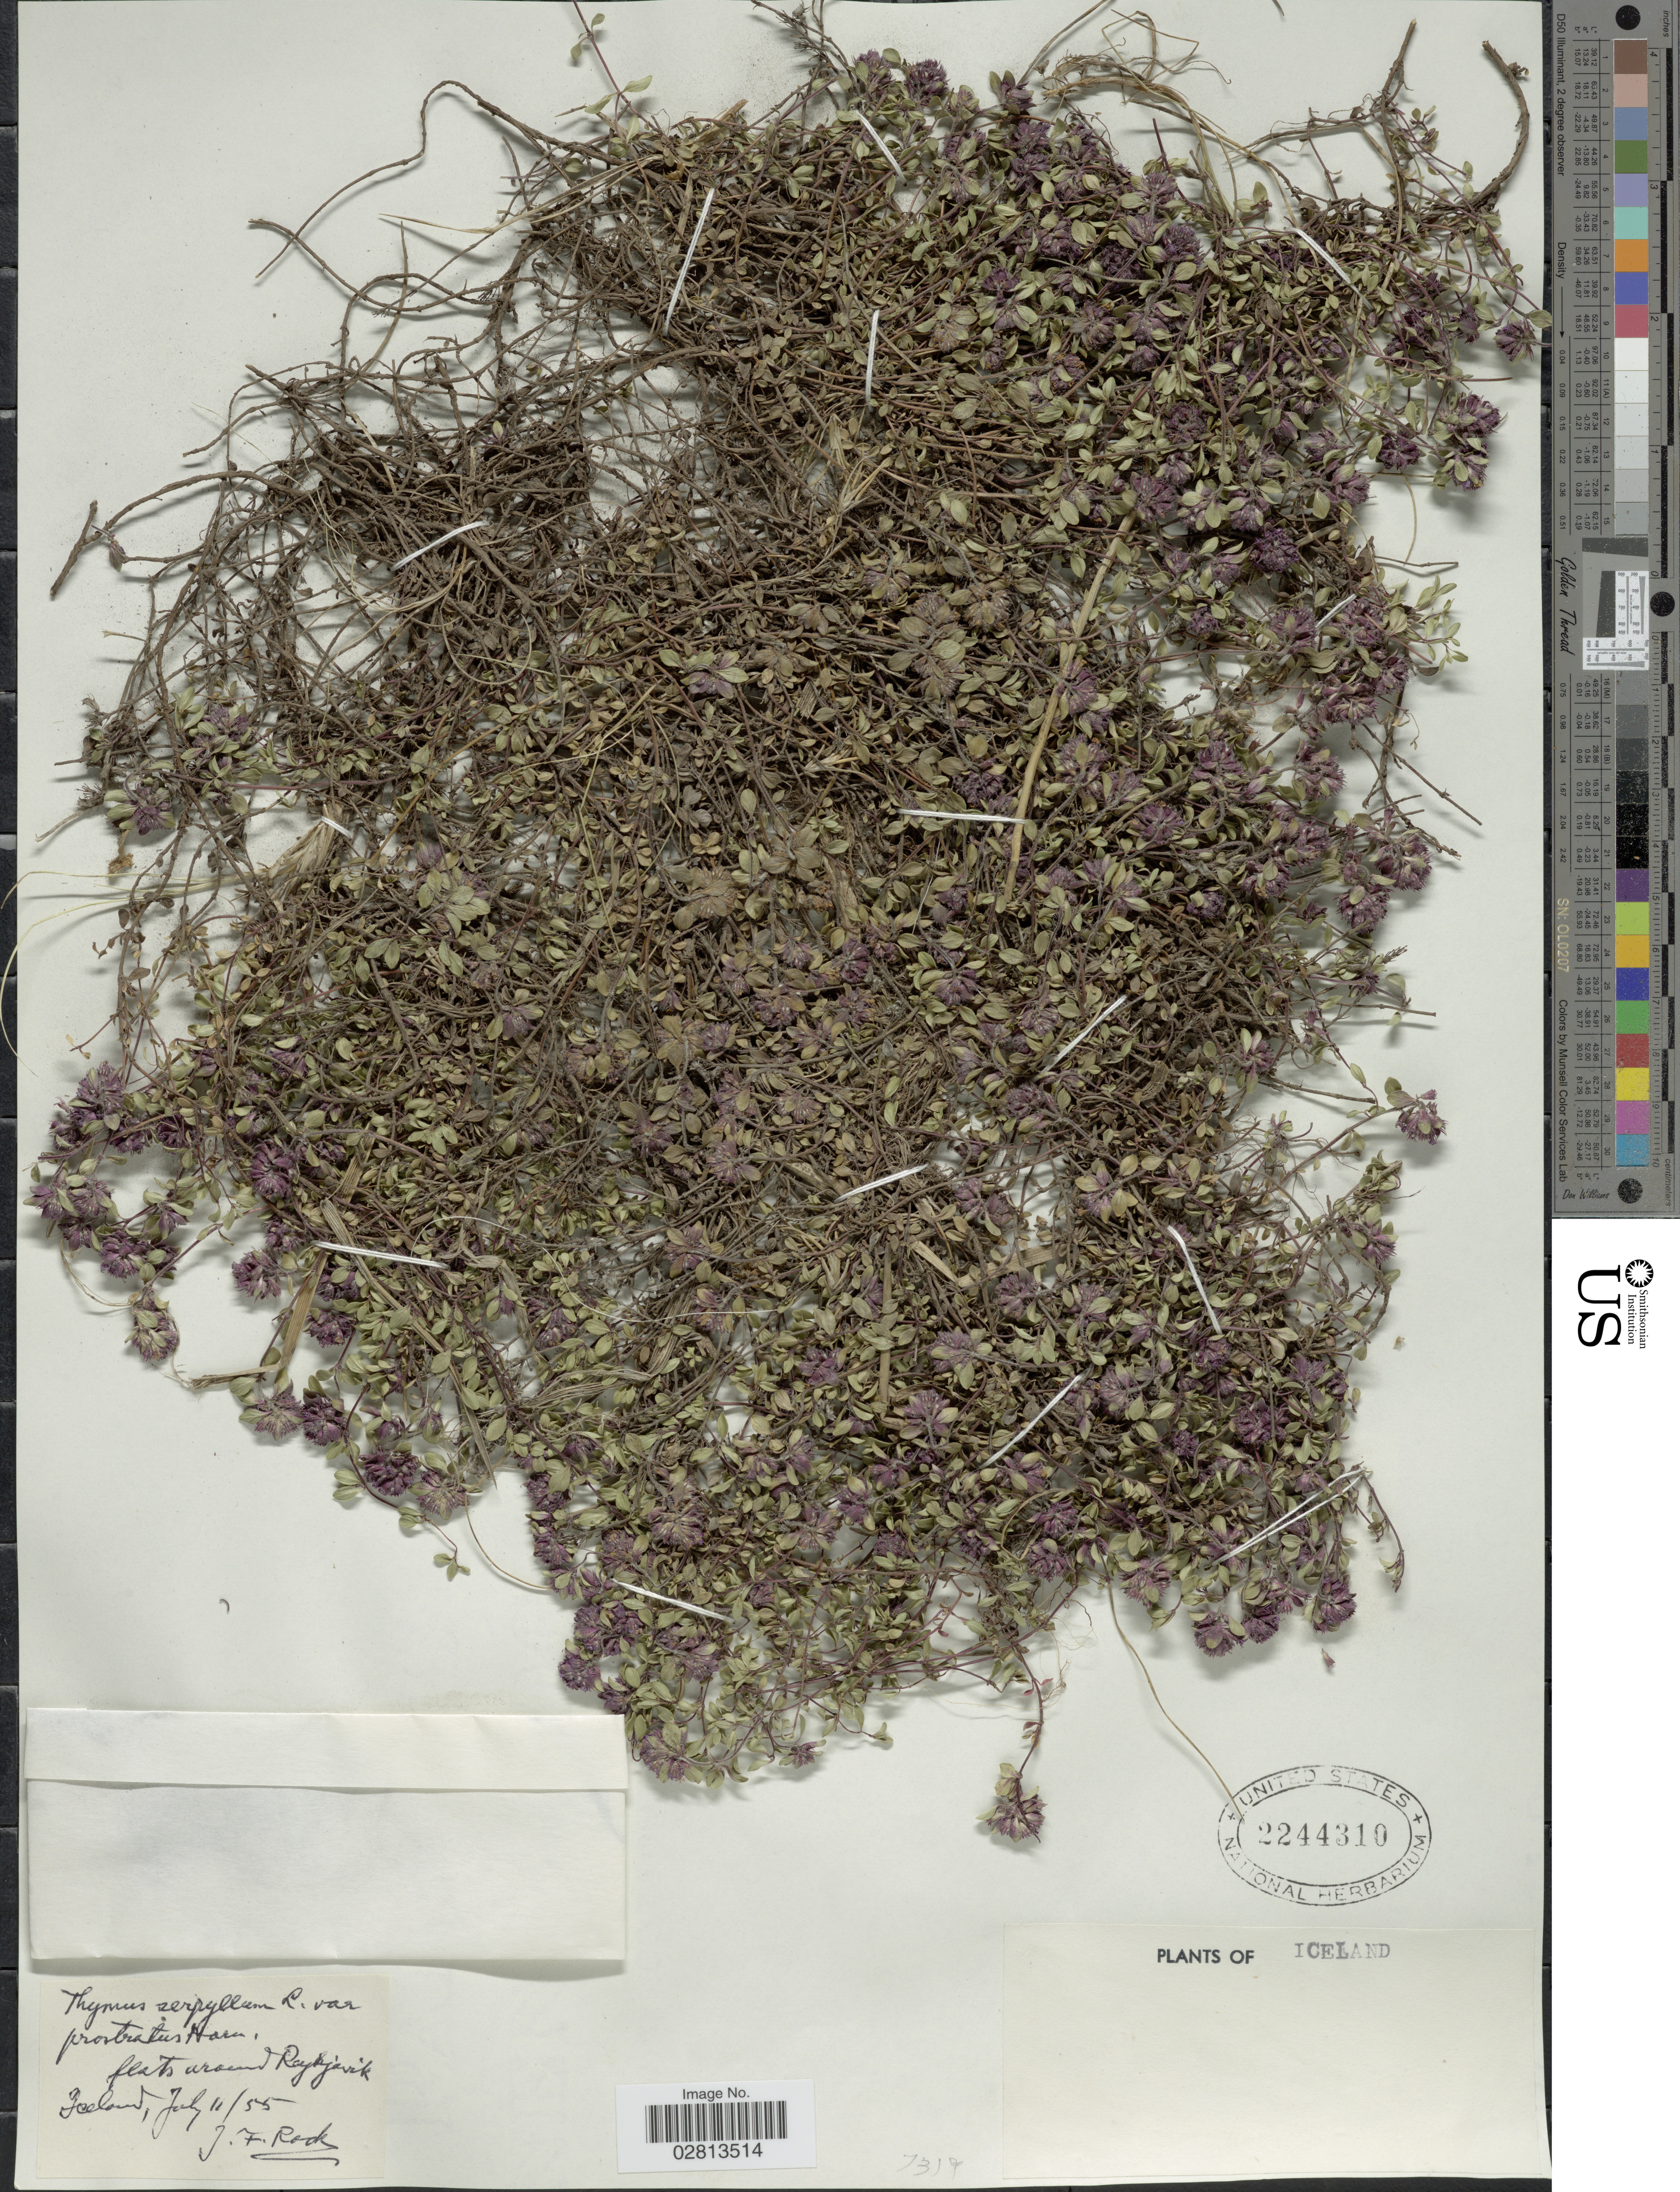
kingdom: Plantae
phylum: Tracheophyta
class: Magnoliopsida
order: Lamiales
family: Lamiaceae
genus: Thymus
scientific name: Thymus serpyllum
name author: L.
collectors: J. Rock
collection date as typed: Transcribed d/m/y: 11/7/55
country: Iceland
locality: Flats around Reykjavik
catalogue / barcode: US 2244310